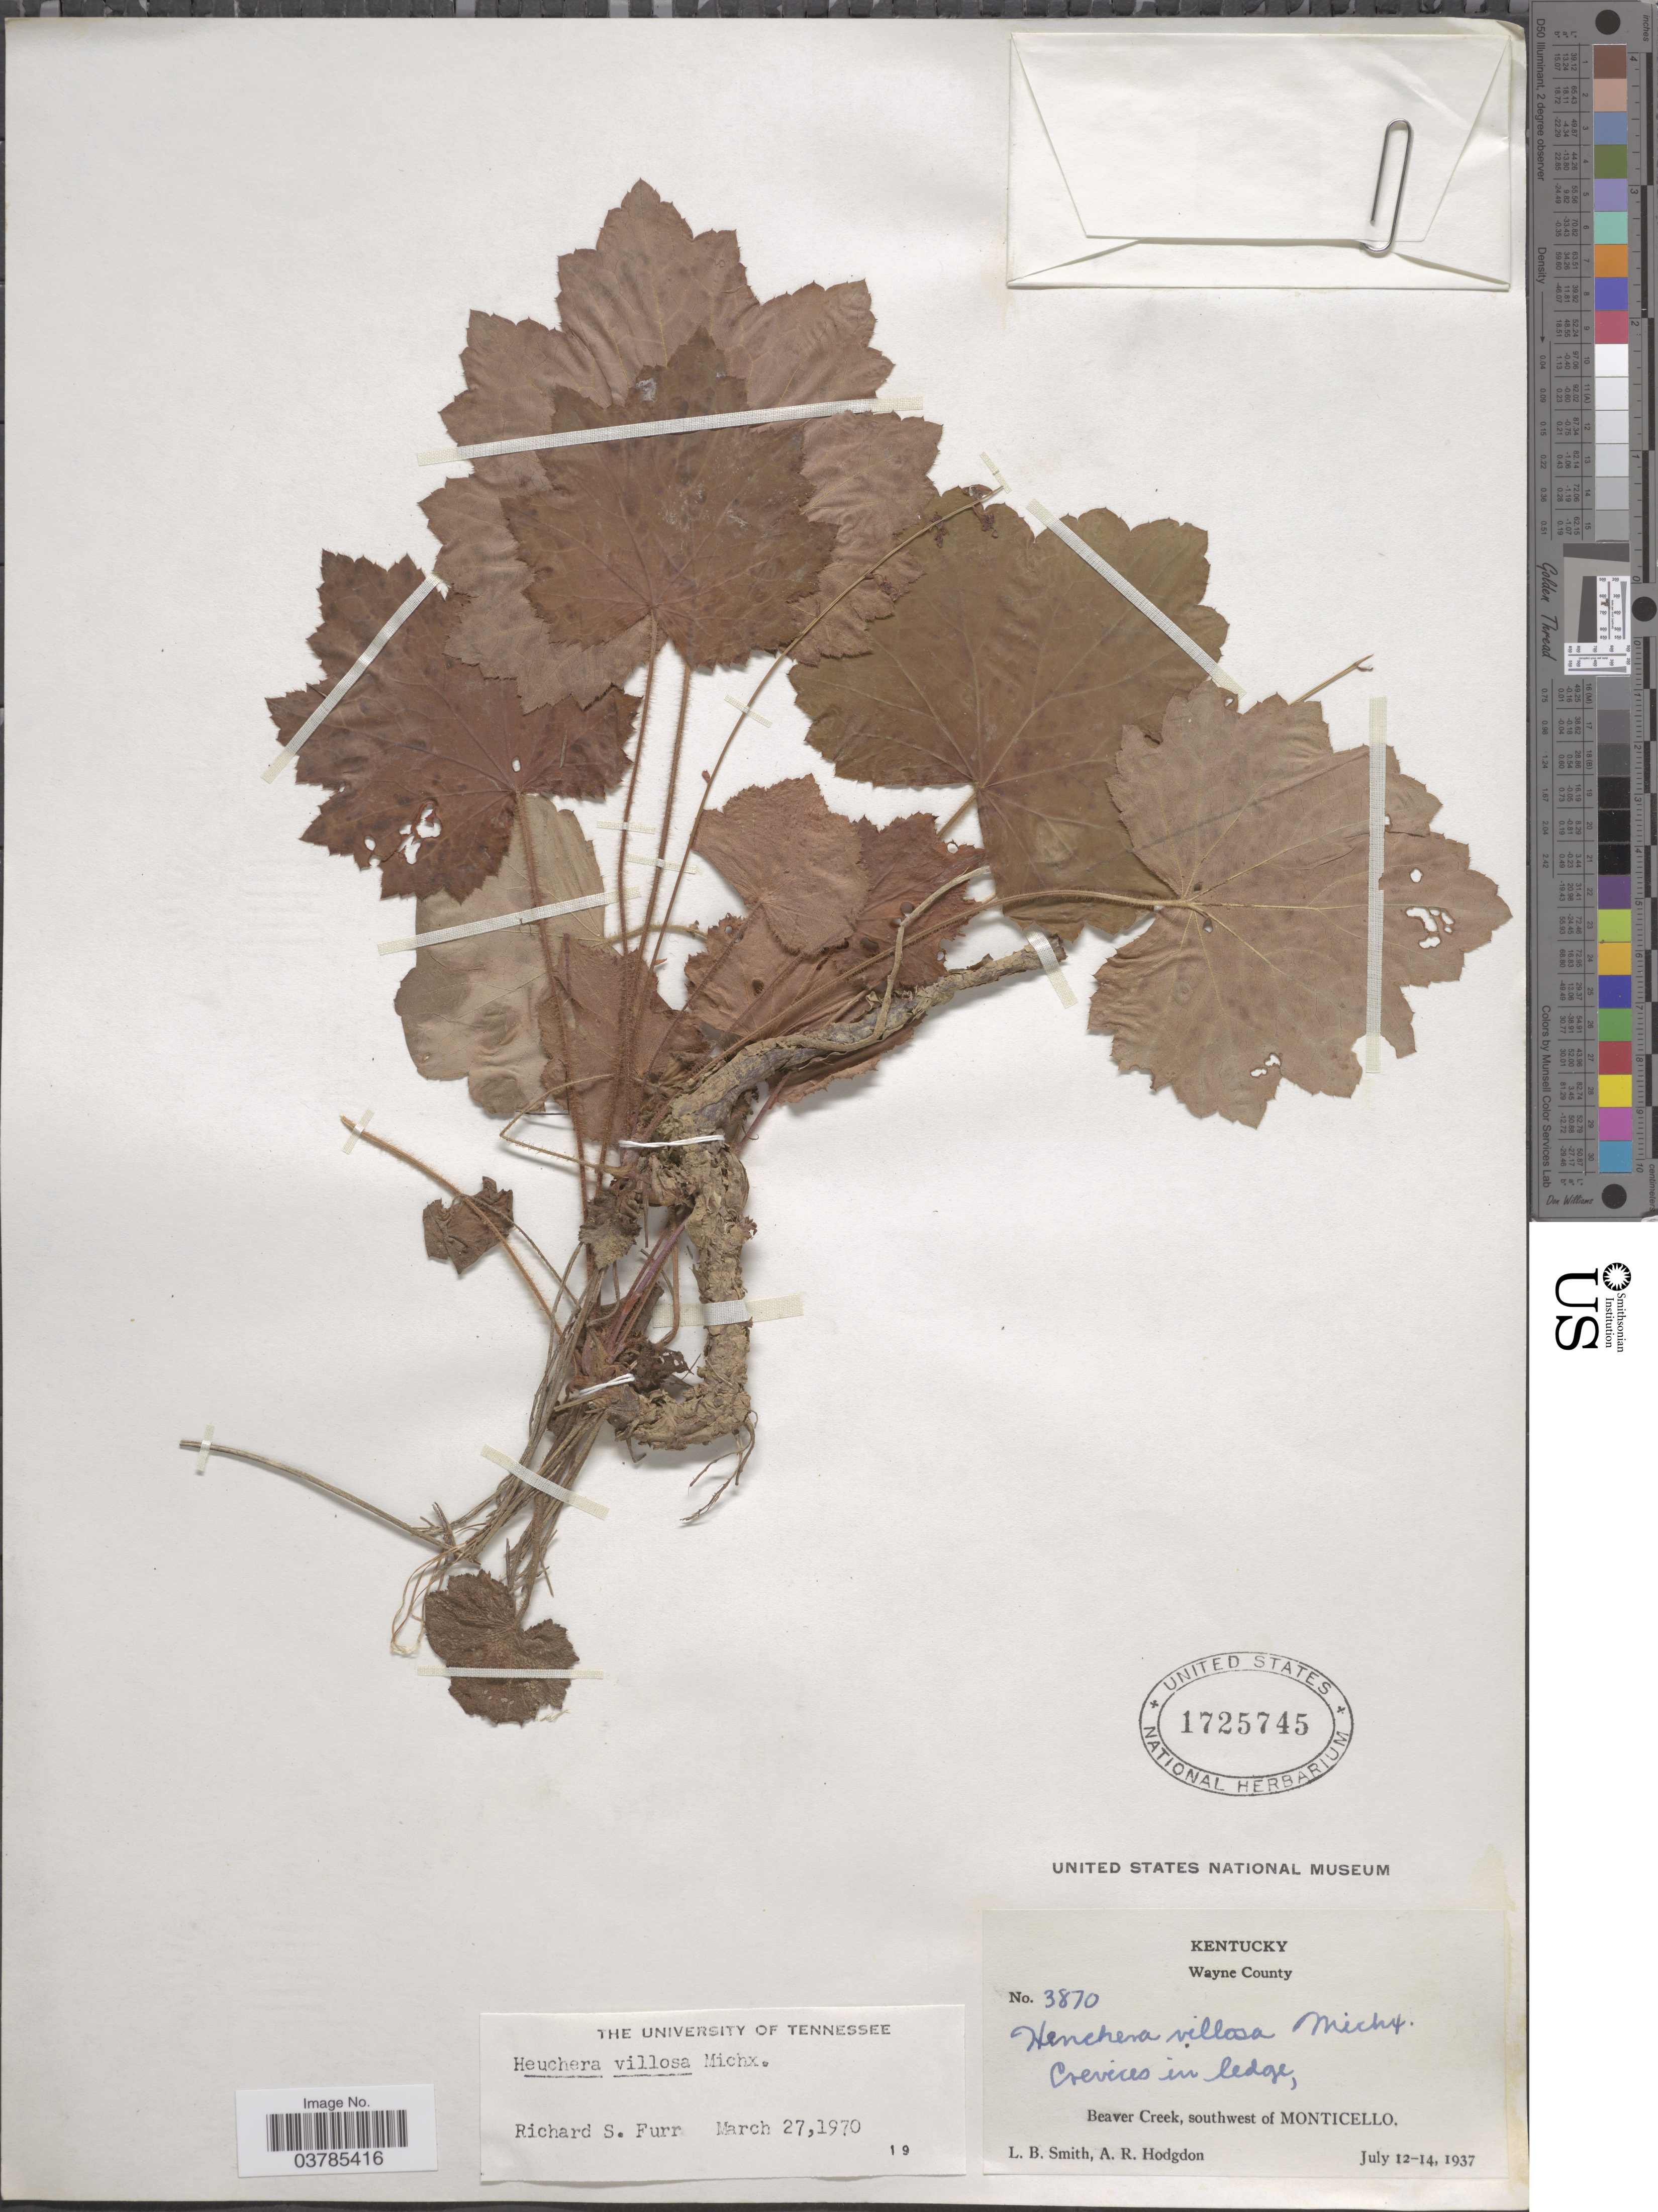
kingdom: Plantae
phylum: Tracheophyta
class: Magnoliopsida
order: Saxifragales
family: Saxifragaceae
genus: Heuchera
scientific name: Heuchera villosa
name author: Michx.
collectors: L. Smith & A. R. Hodgdon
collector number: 3870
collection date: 1937-07-12/1937-07-14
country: United States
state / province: Kentucky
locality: Wayne County. Beaver Creek, southwest of Monticello.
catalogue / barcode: US 1725745